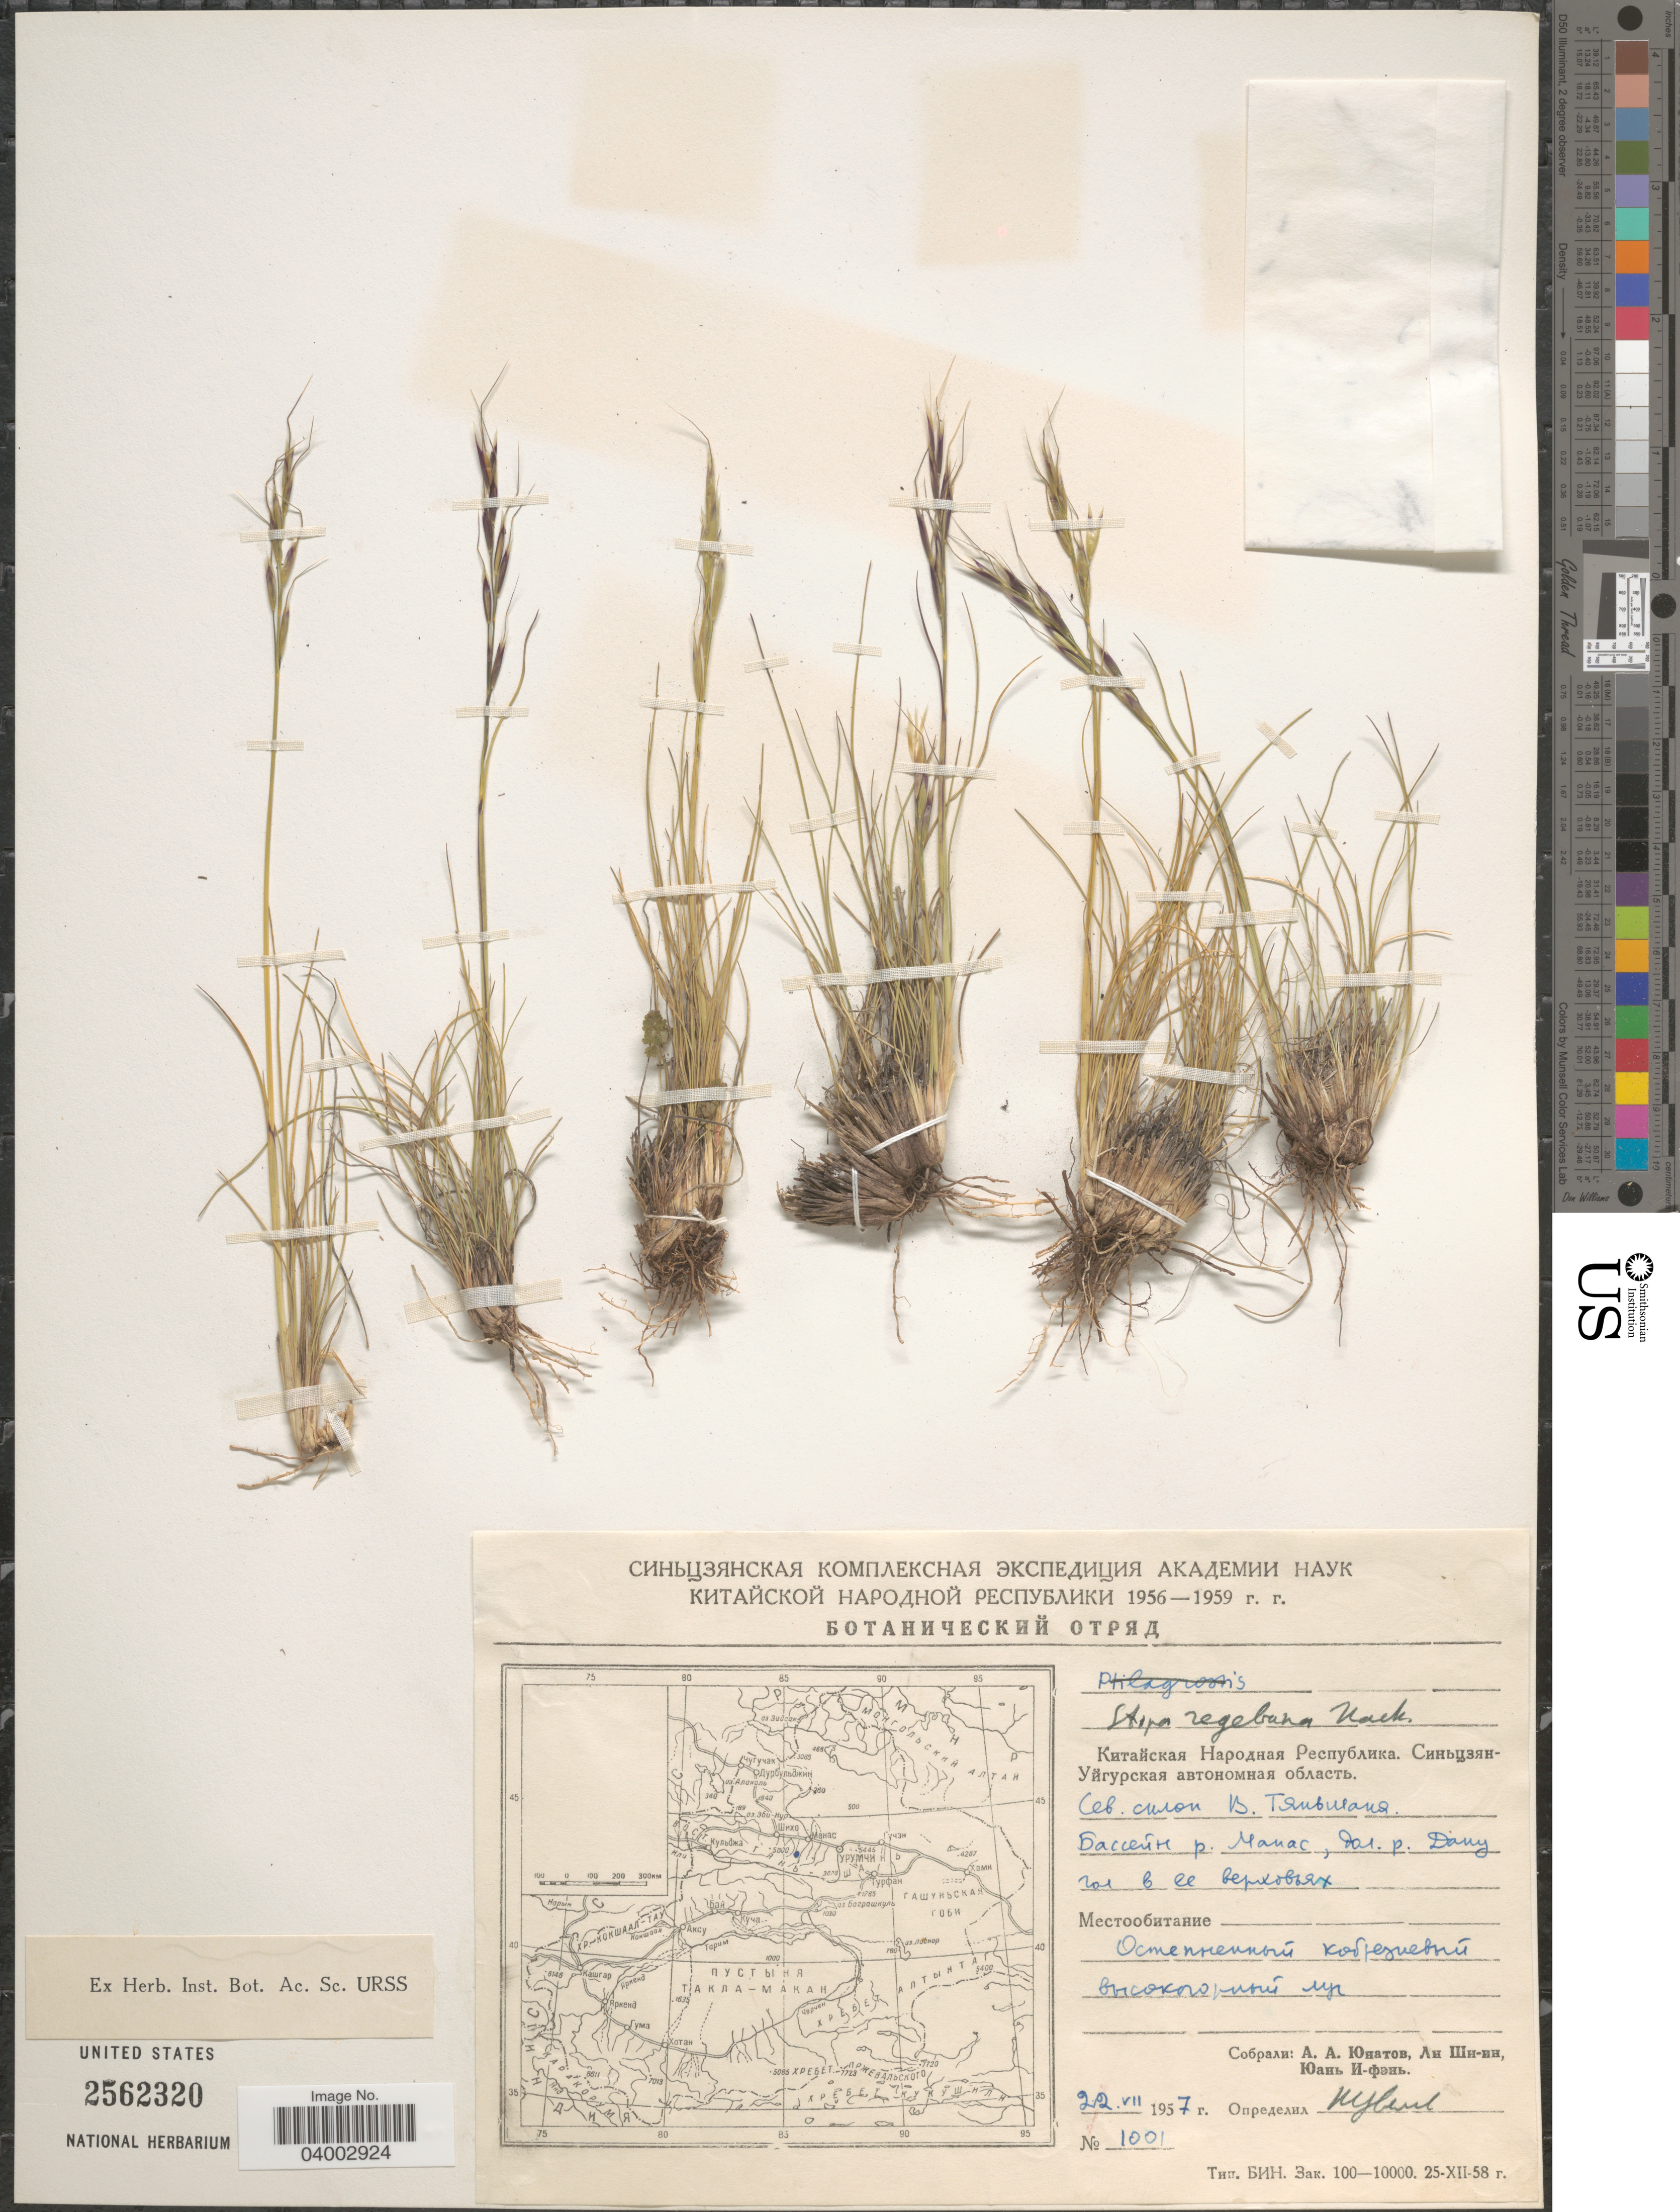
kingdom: Plantae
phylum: Tracheophyta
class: Liliopsida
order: Poales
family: Poaceae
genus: Stipa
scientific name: Stipa regeliana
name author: Hack.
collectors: A. Unatov & Lee Shi-in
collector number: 1001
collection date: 1957-07-22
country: China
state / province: Xinjiang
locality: Basin of river Manas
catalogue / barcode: US 2562320